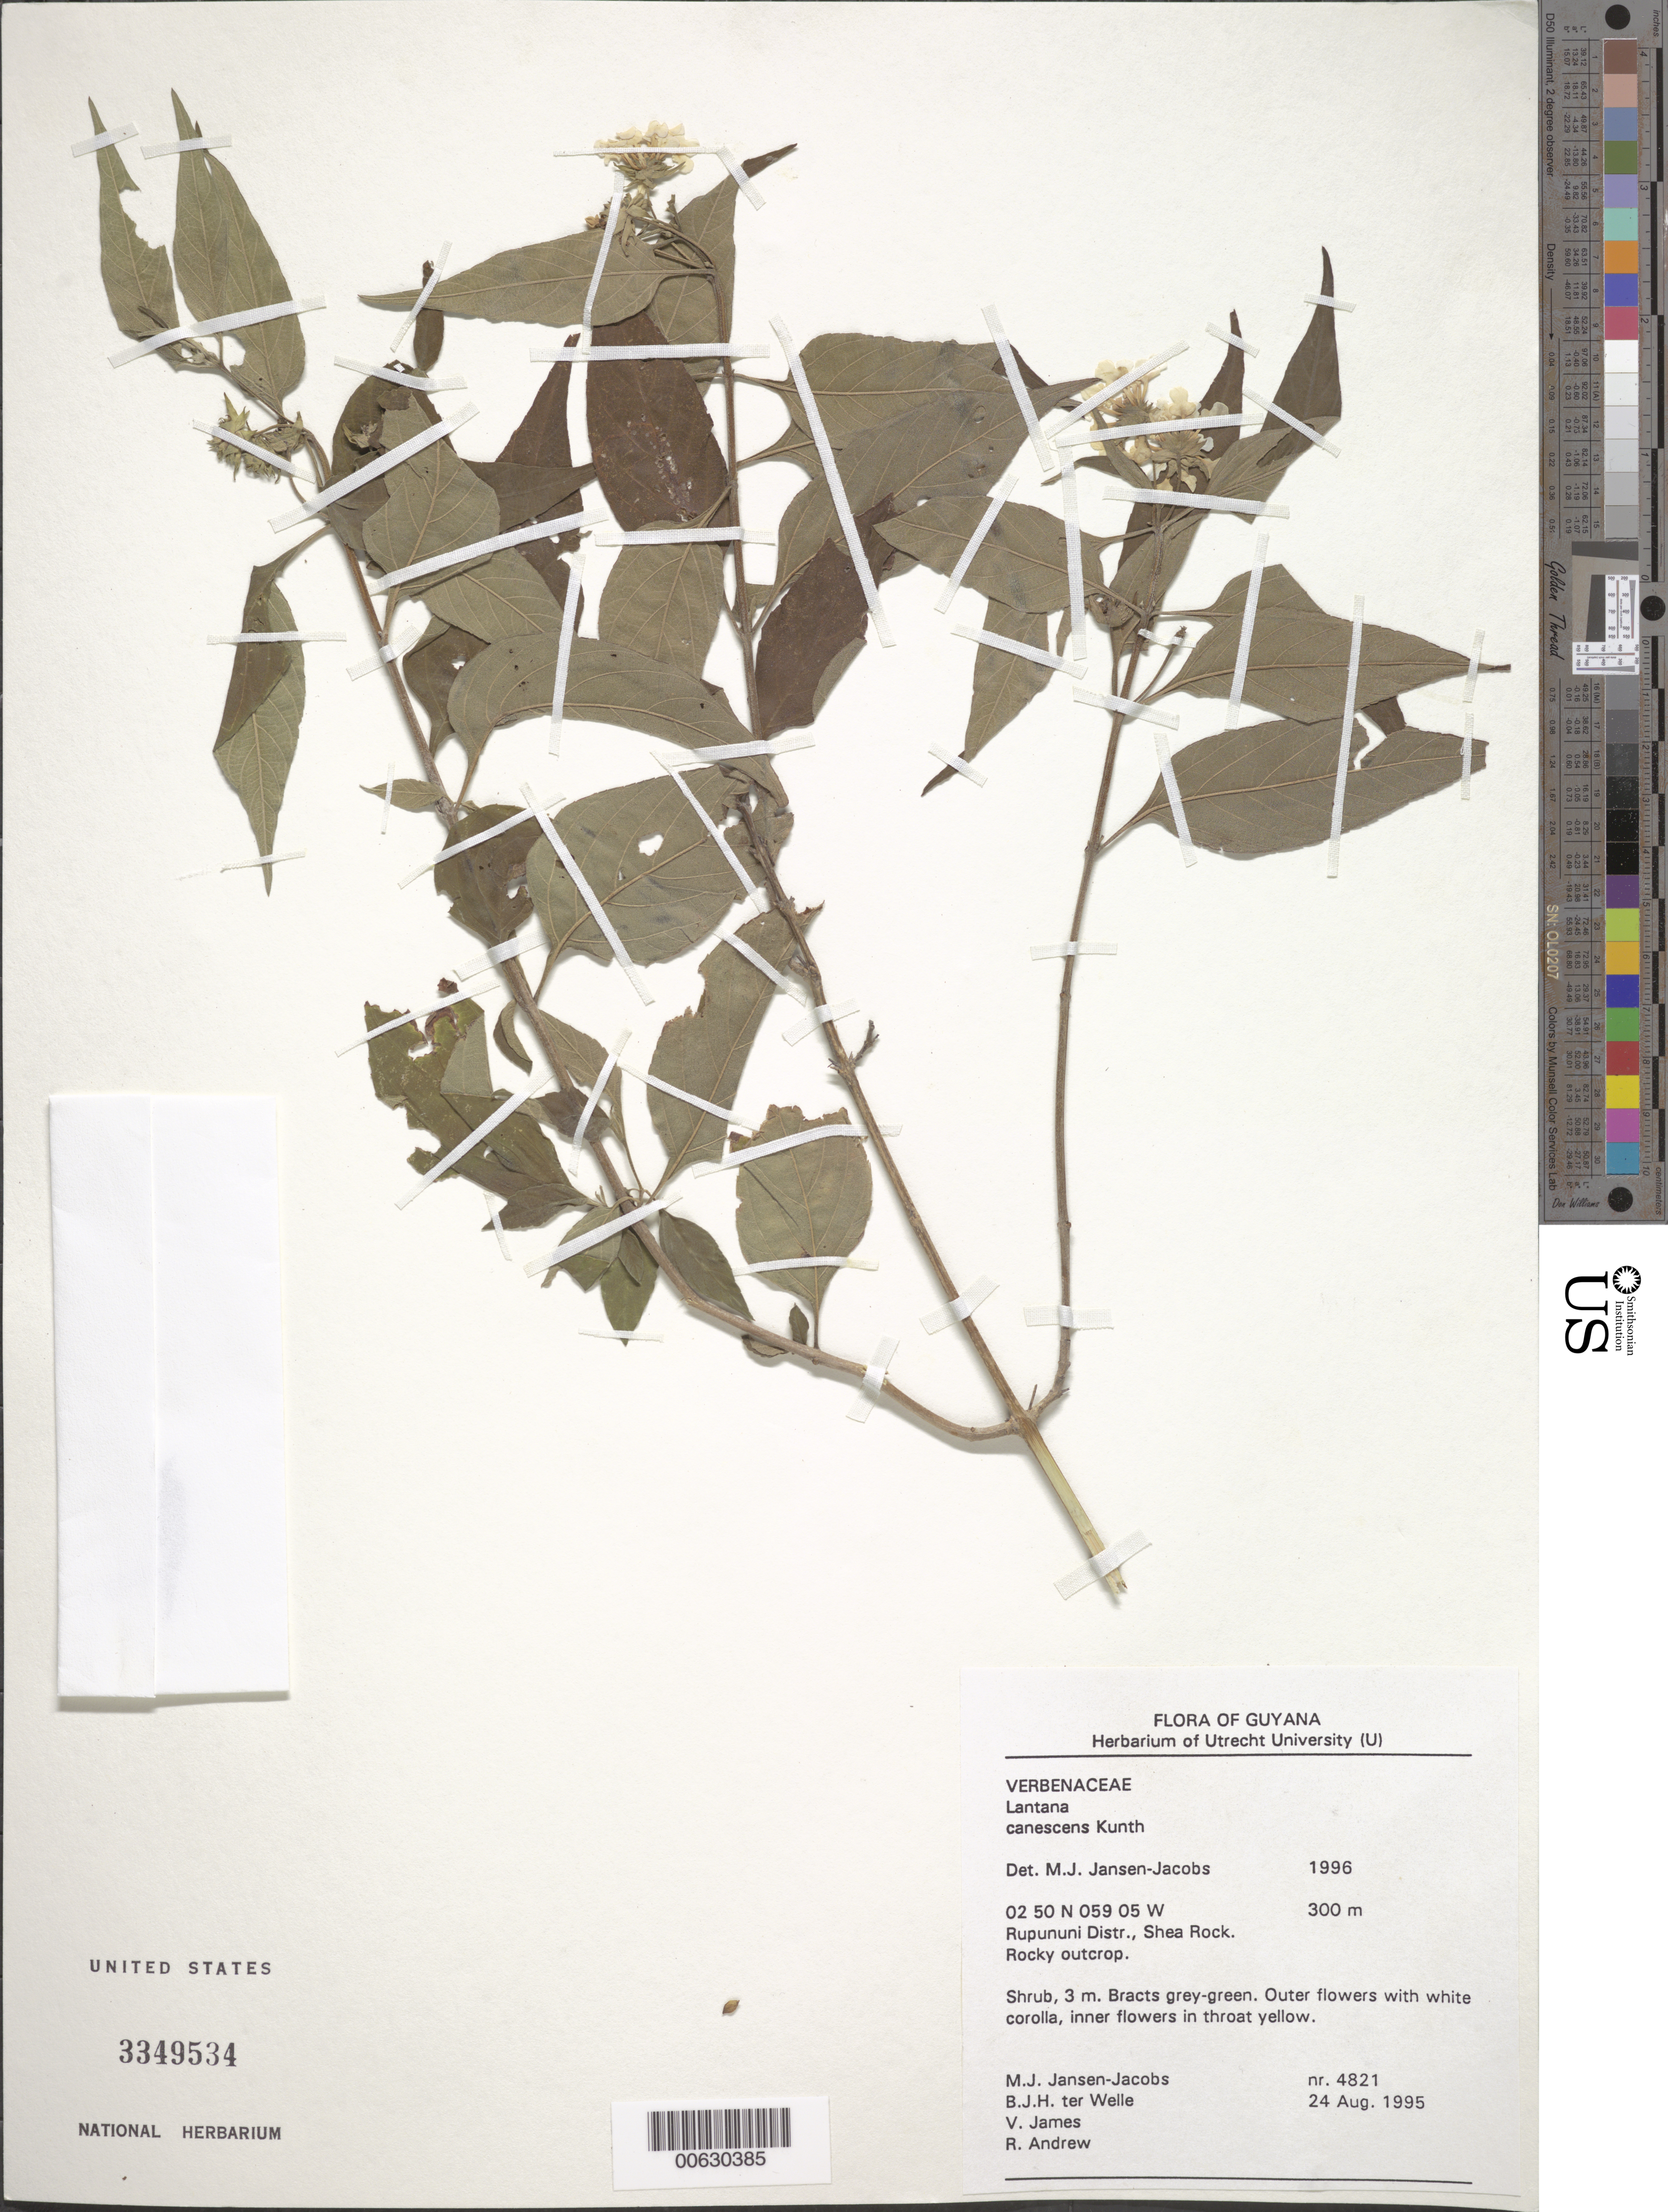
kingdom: Plantae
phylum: Tracheophyta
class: Magnoliopsida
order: Lamiales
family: Verbenaceae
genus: Lantana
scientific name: Lantana canescens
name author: Kunth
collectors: M. J. Jansen-Jacobs, B. Welle, V. James & R. Andrew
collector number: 4821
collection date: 1995-08-24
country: Guyana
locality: Rupununi Distr., Shea Rock.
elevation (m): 300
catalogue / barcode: US 3349534